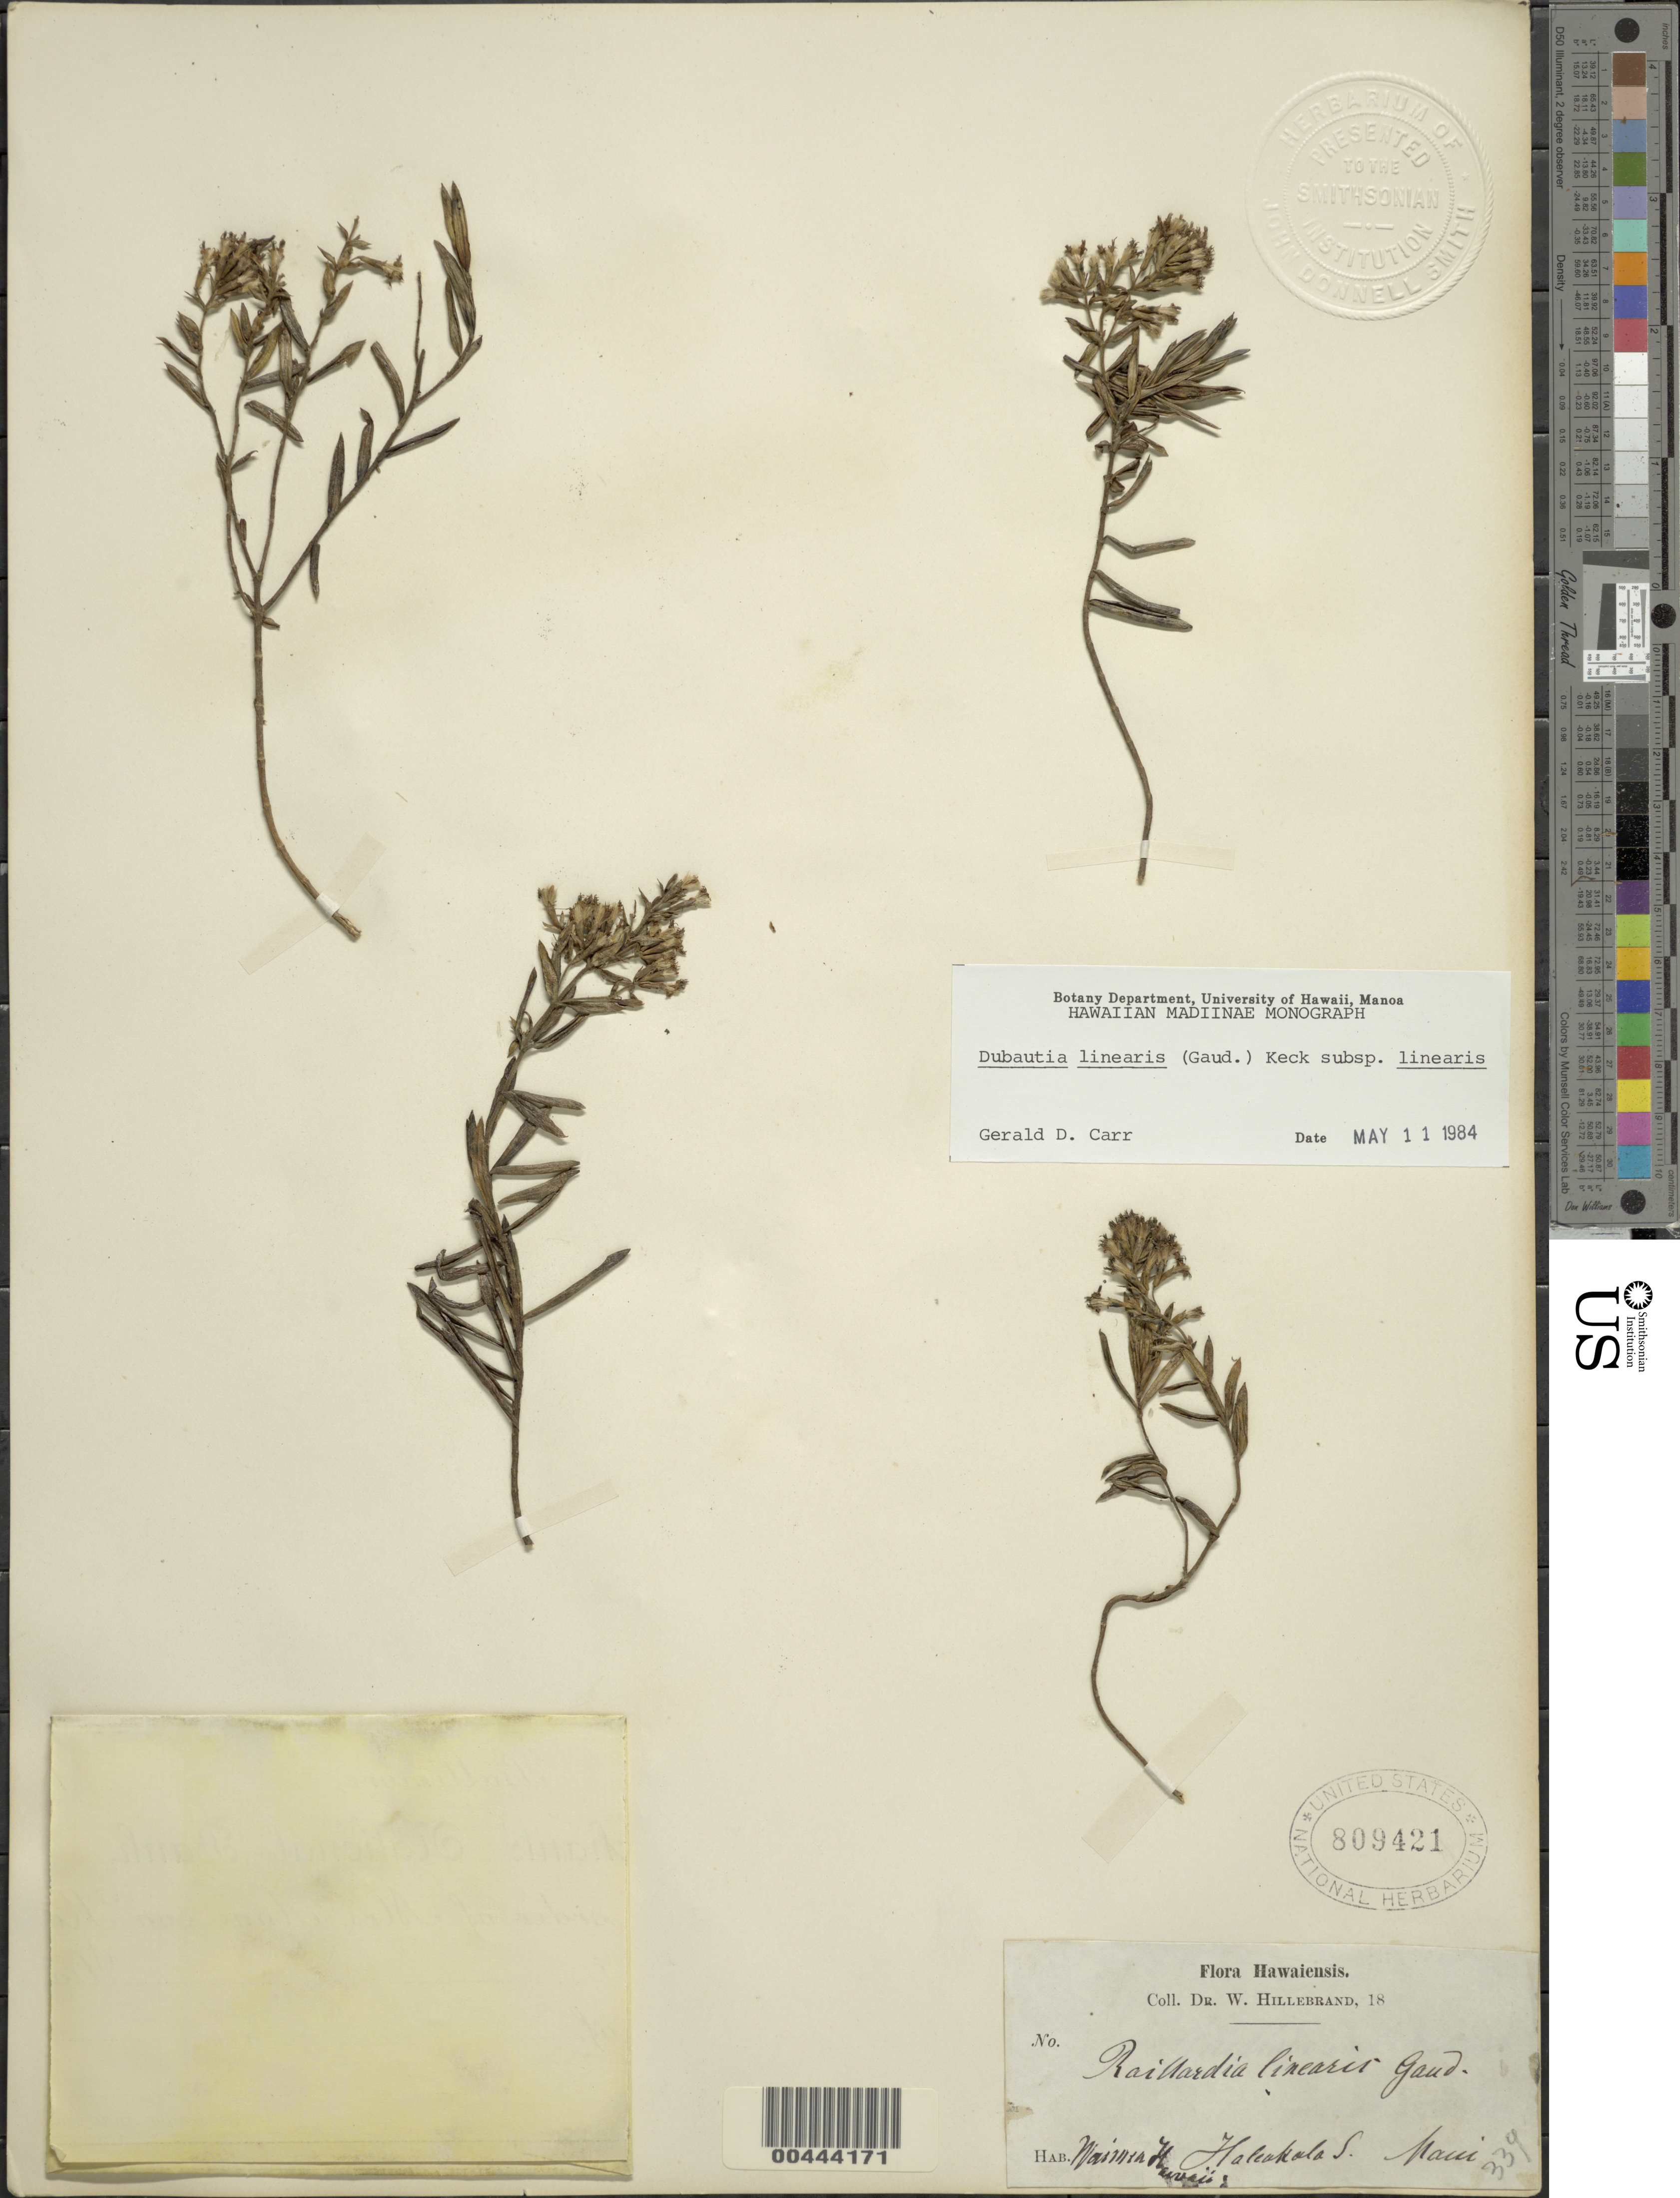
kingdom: Plantae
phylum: Tracheophyta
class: Magnoliopsida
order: Asterales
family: Asteraceae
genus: Dubautia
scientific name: Dubautia linearis subsp. linearis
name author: (Gaudich.) D.D. Keck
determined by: Carr, G. D.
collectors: W. Hillebrand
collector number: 339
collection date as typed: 18??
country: United States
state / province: Hawaii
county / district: Maui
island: Maui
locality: Waimea, Haleakala S.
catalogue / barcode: US 809421